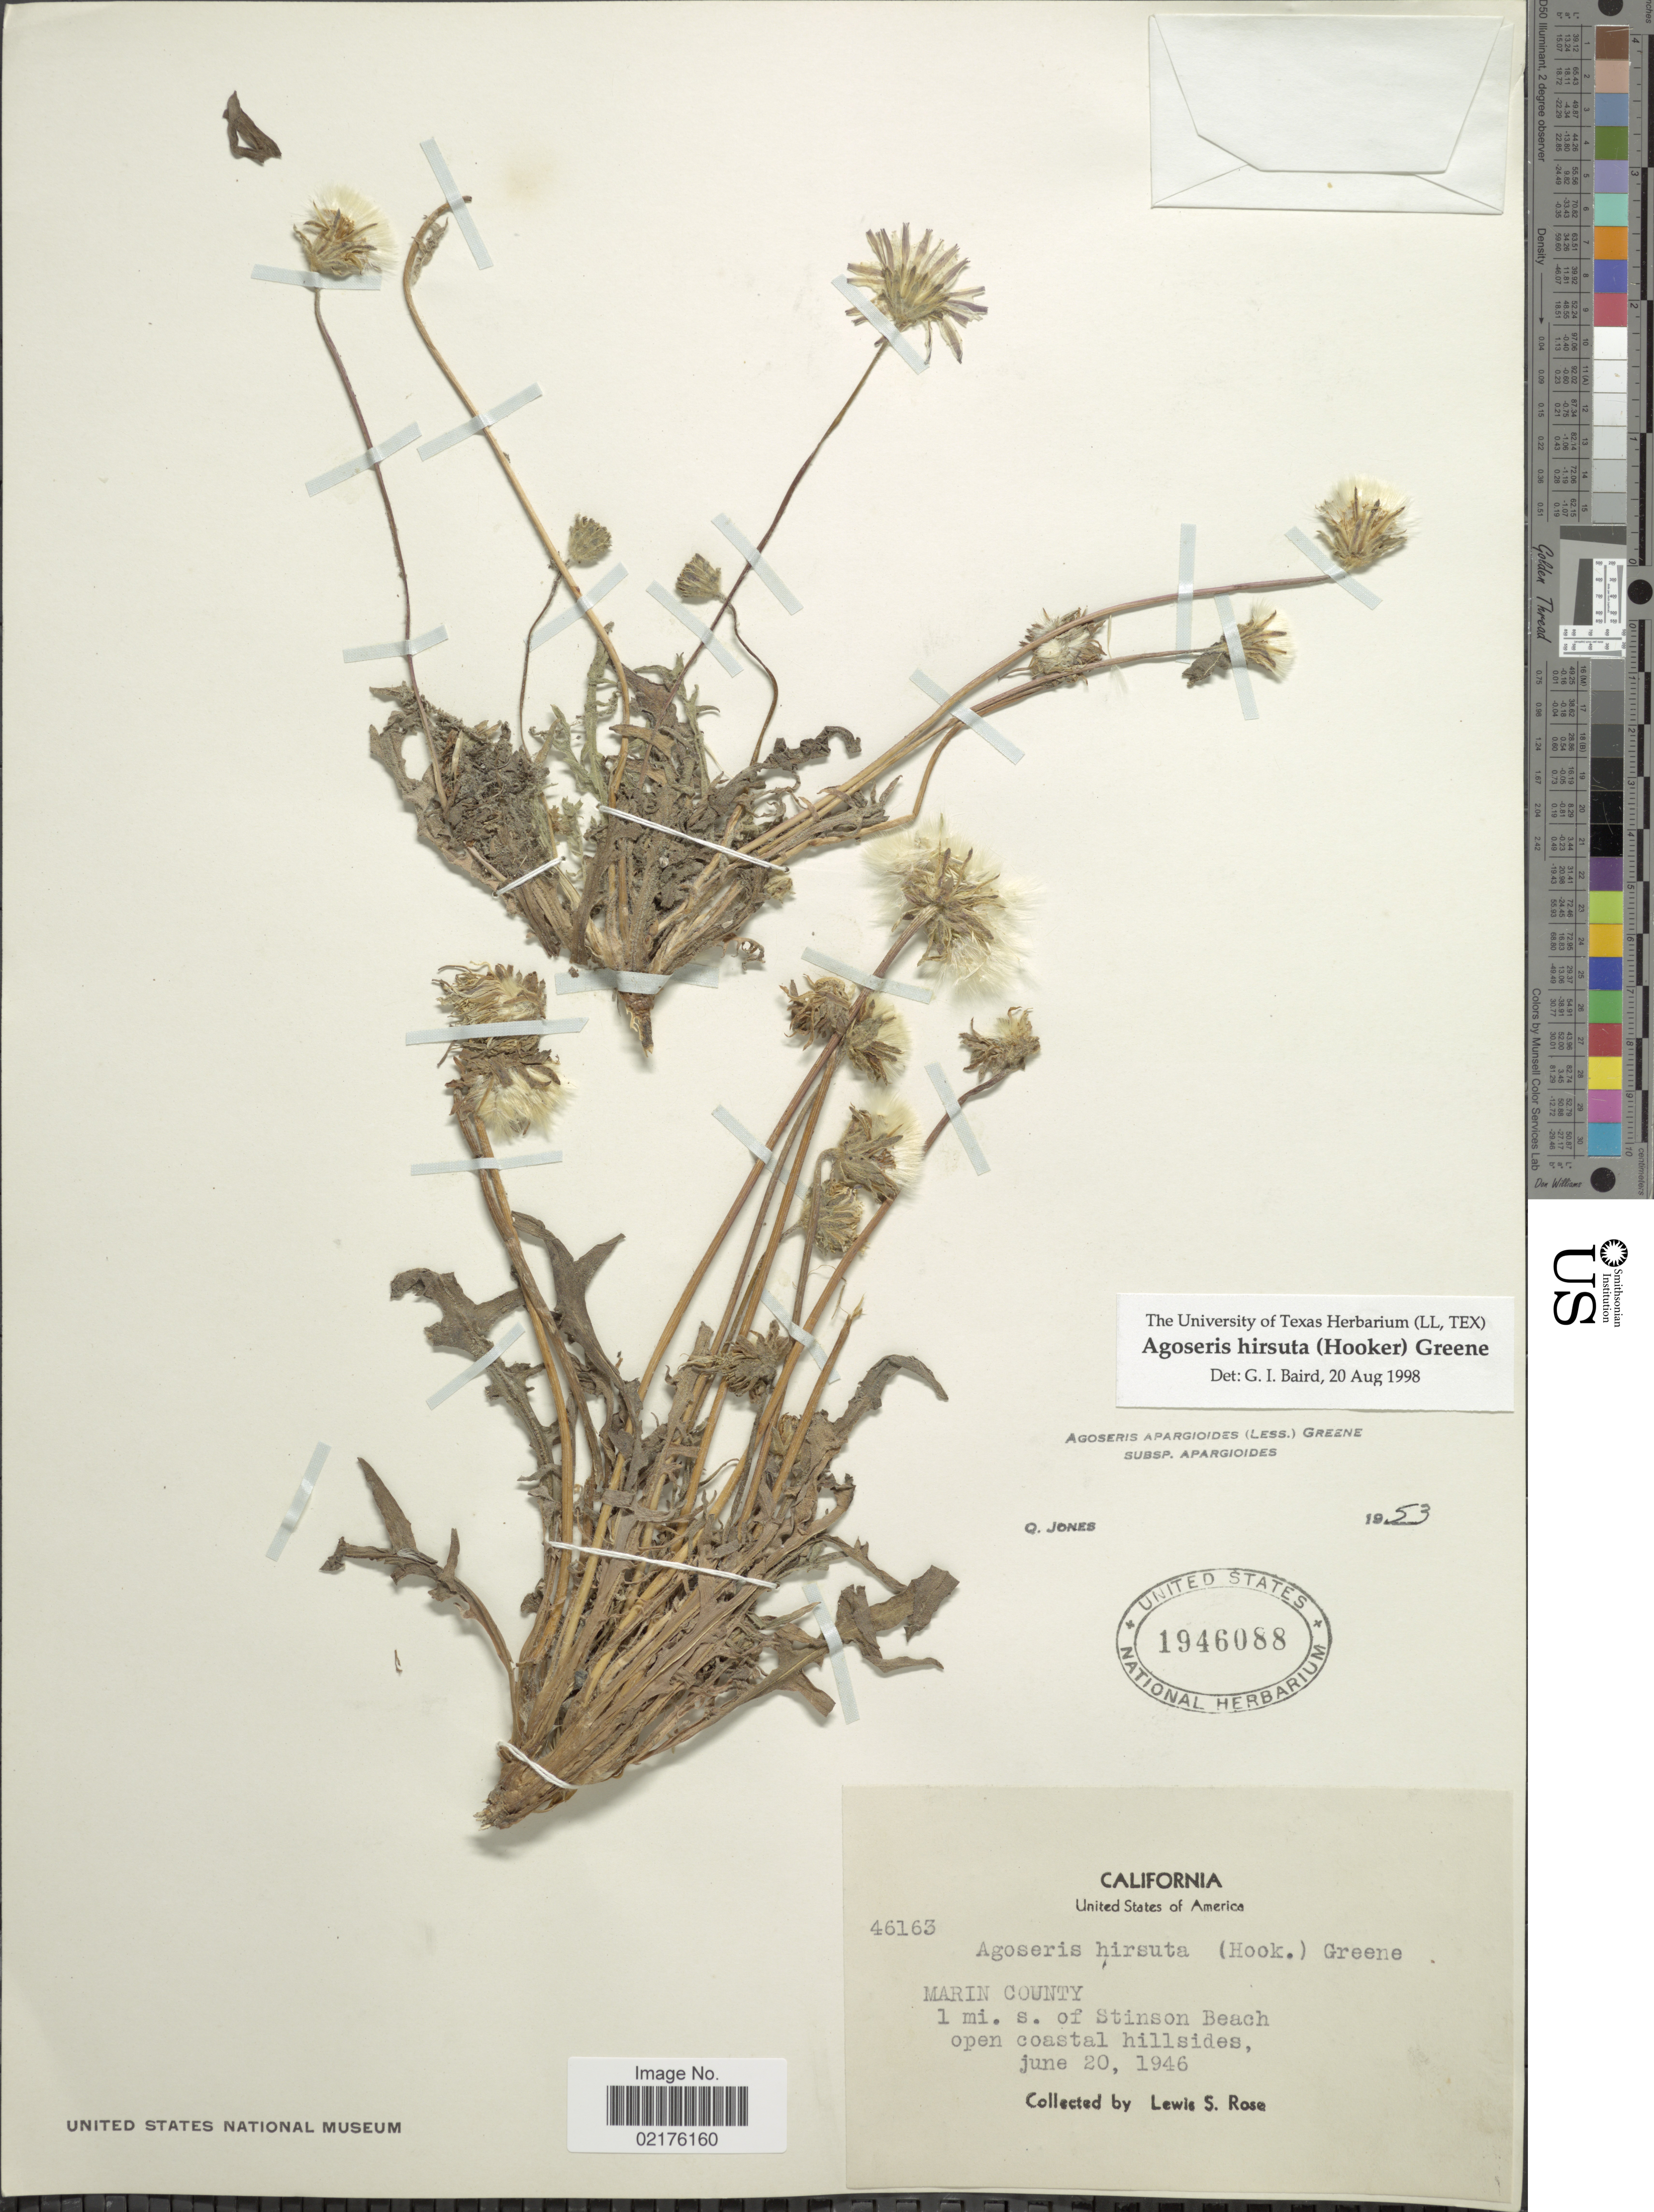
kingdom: Plantae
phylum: Tracheophyta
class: Magnoliopsida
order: Asterales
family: Asteraceae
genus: Agoseris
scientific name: Agoseris hirsuta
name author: (Hook.) Greene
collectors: L. S. Rose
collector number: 46163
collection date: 1946-06-20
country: United States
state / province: California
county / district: Marin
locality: Marin County, 1 mi. s. of Stinson Beach open coastal hillsides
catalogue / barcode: US 1946088